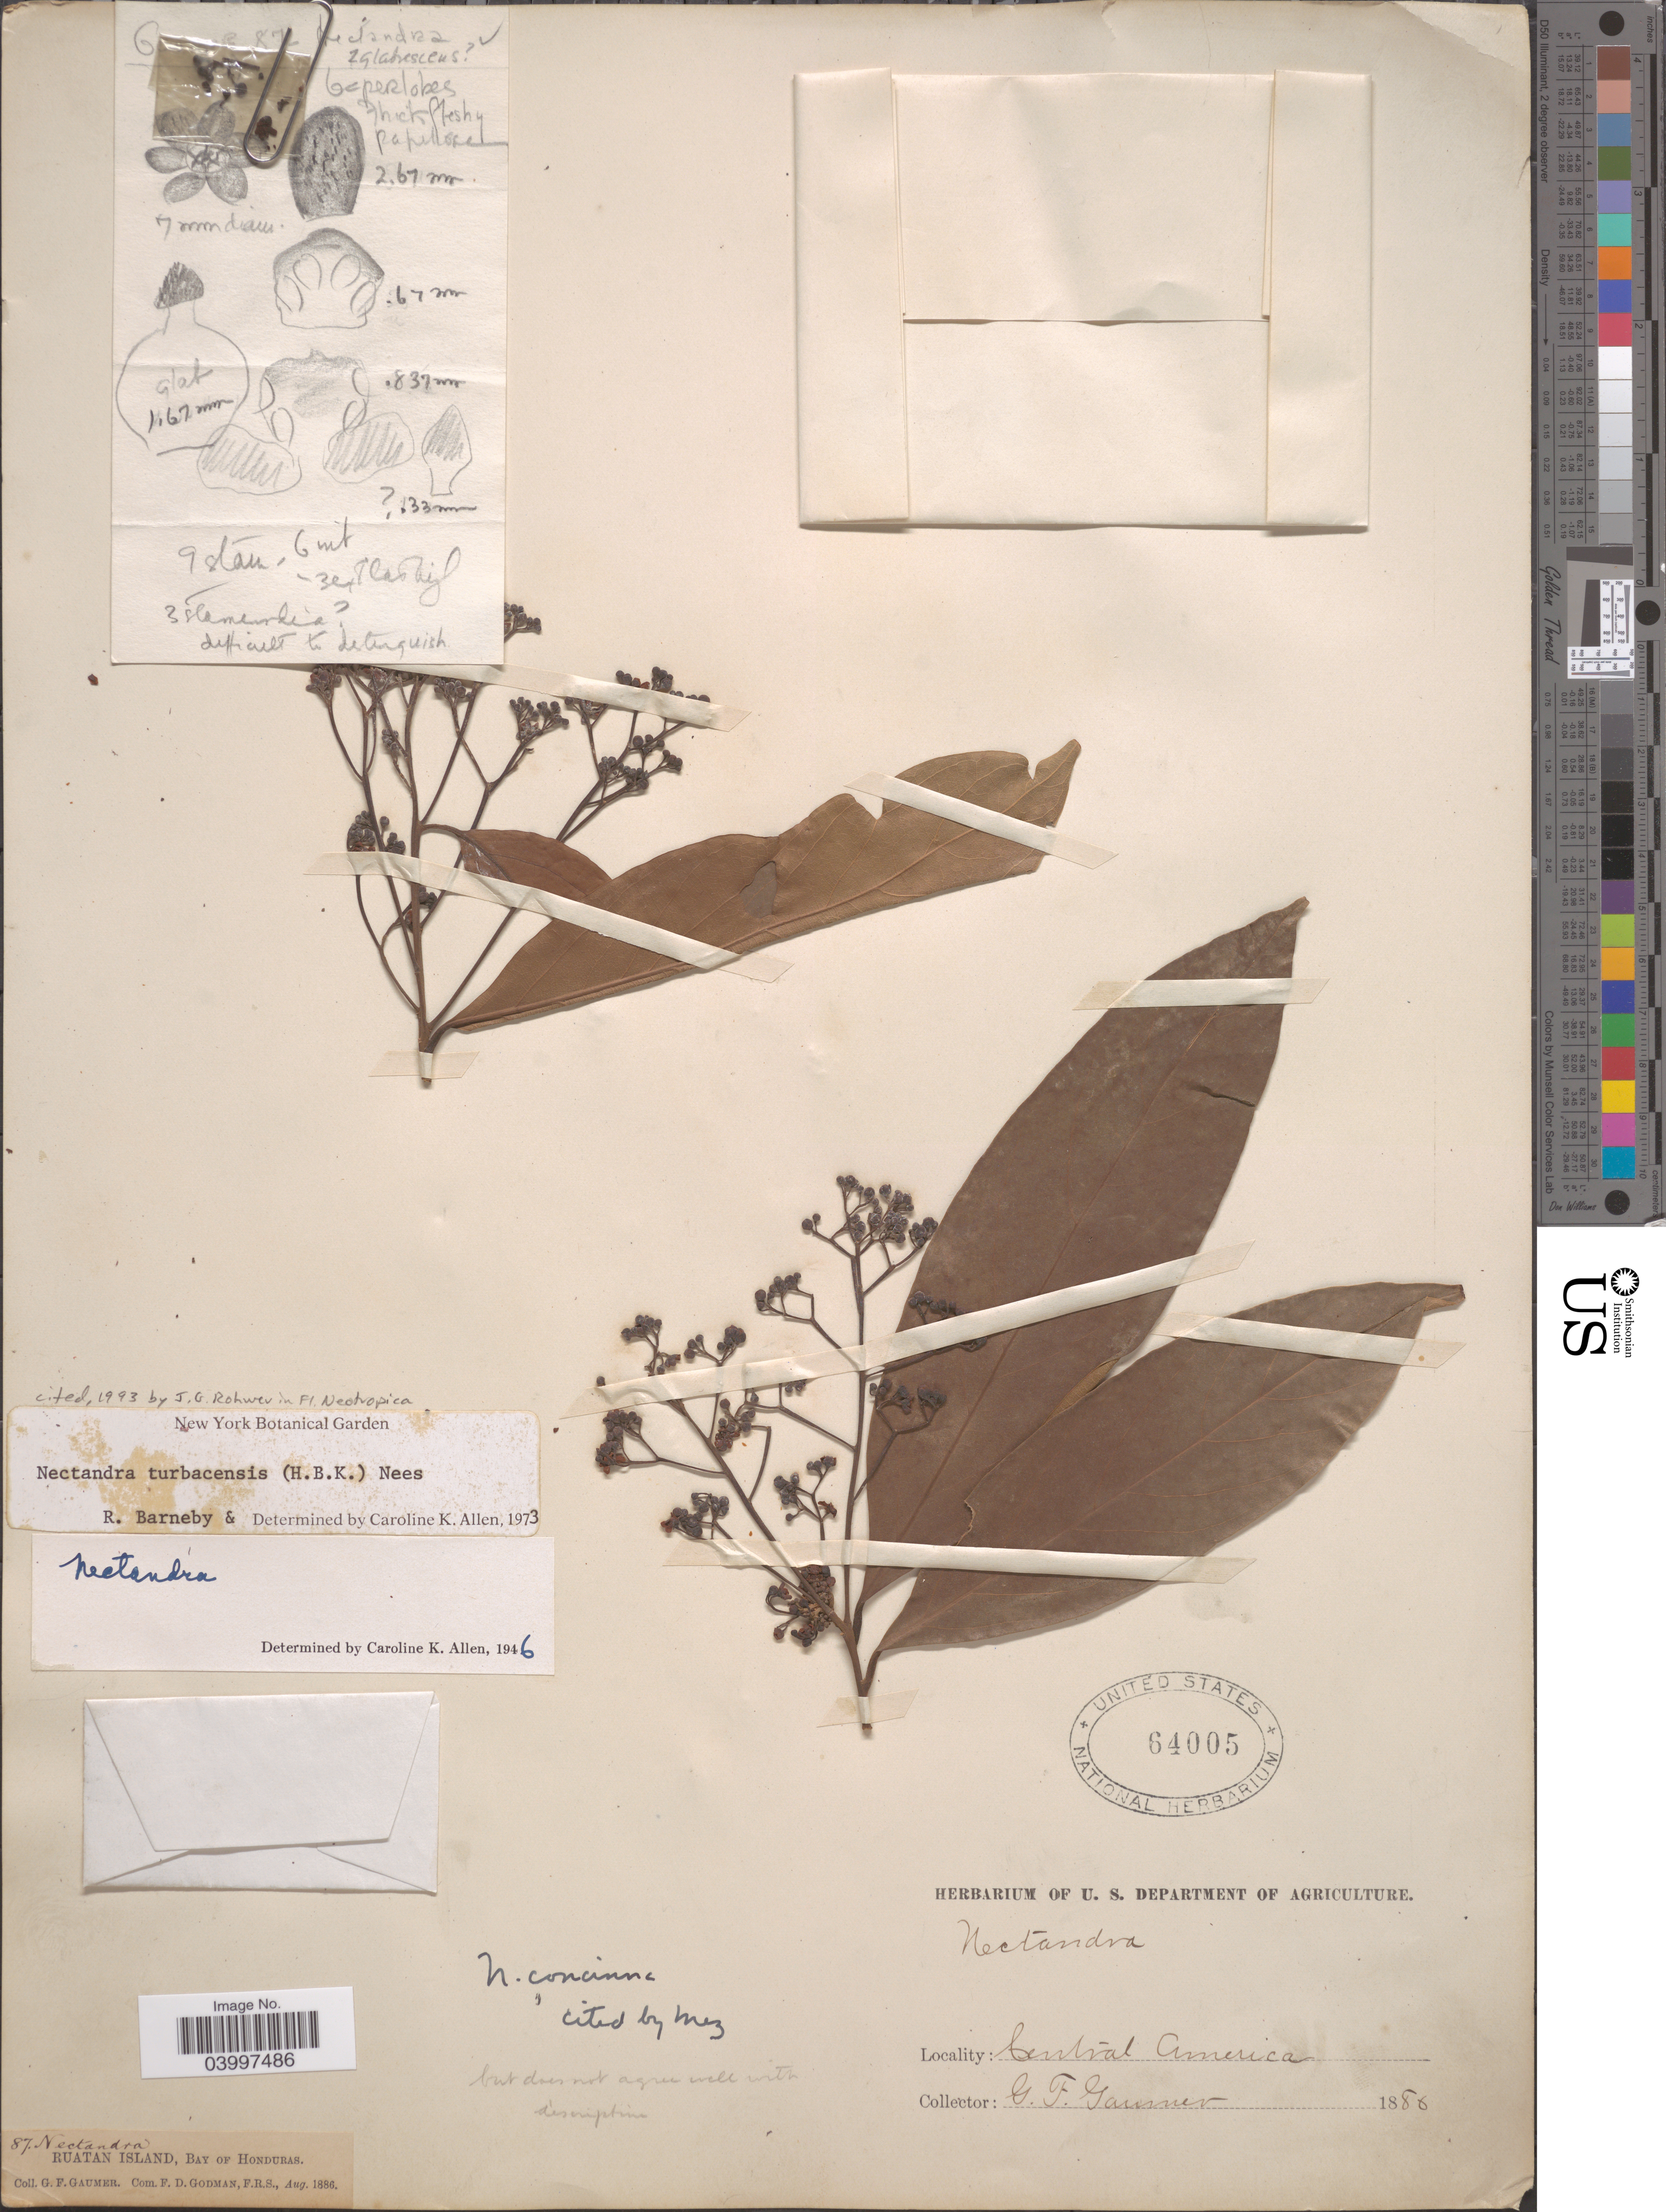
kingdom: Plantae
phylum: Tracheophyta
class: Magnoliopsida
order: Laurales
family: Lauraceae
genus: Nectandra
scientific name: Nectandra turbacensis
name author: (Kunth) Nees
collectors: G. F. Gaumer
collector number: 87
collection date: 1886-08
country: Honduras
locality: Ruatan Island, Bay of Honduras.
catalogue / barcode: US 64005